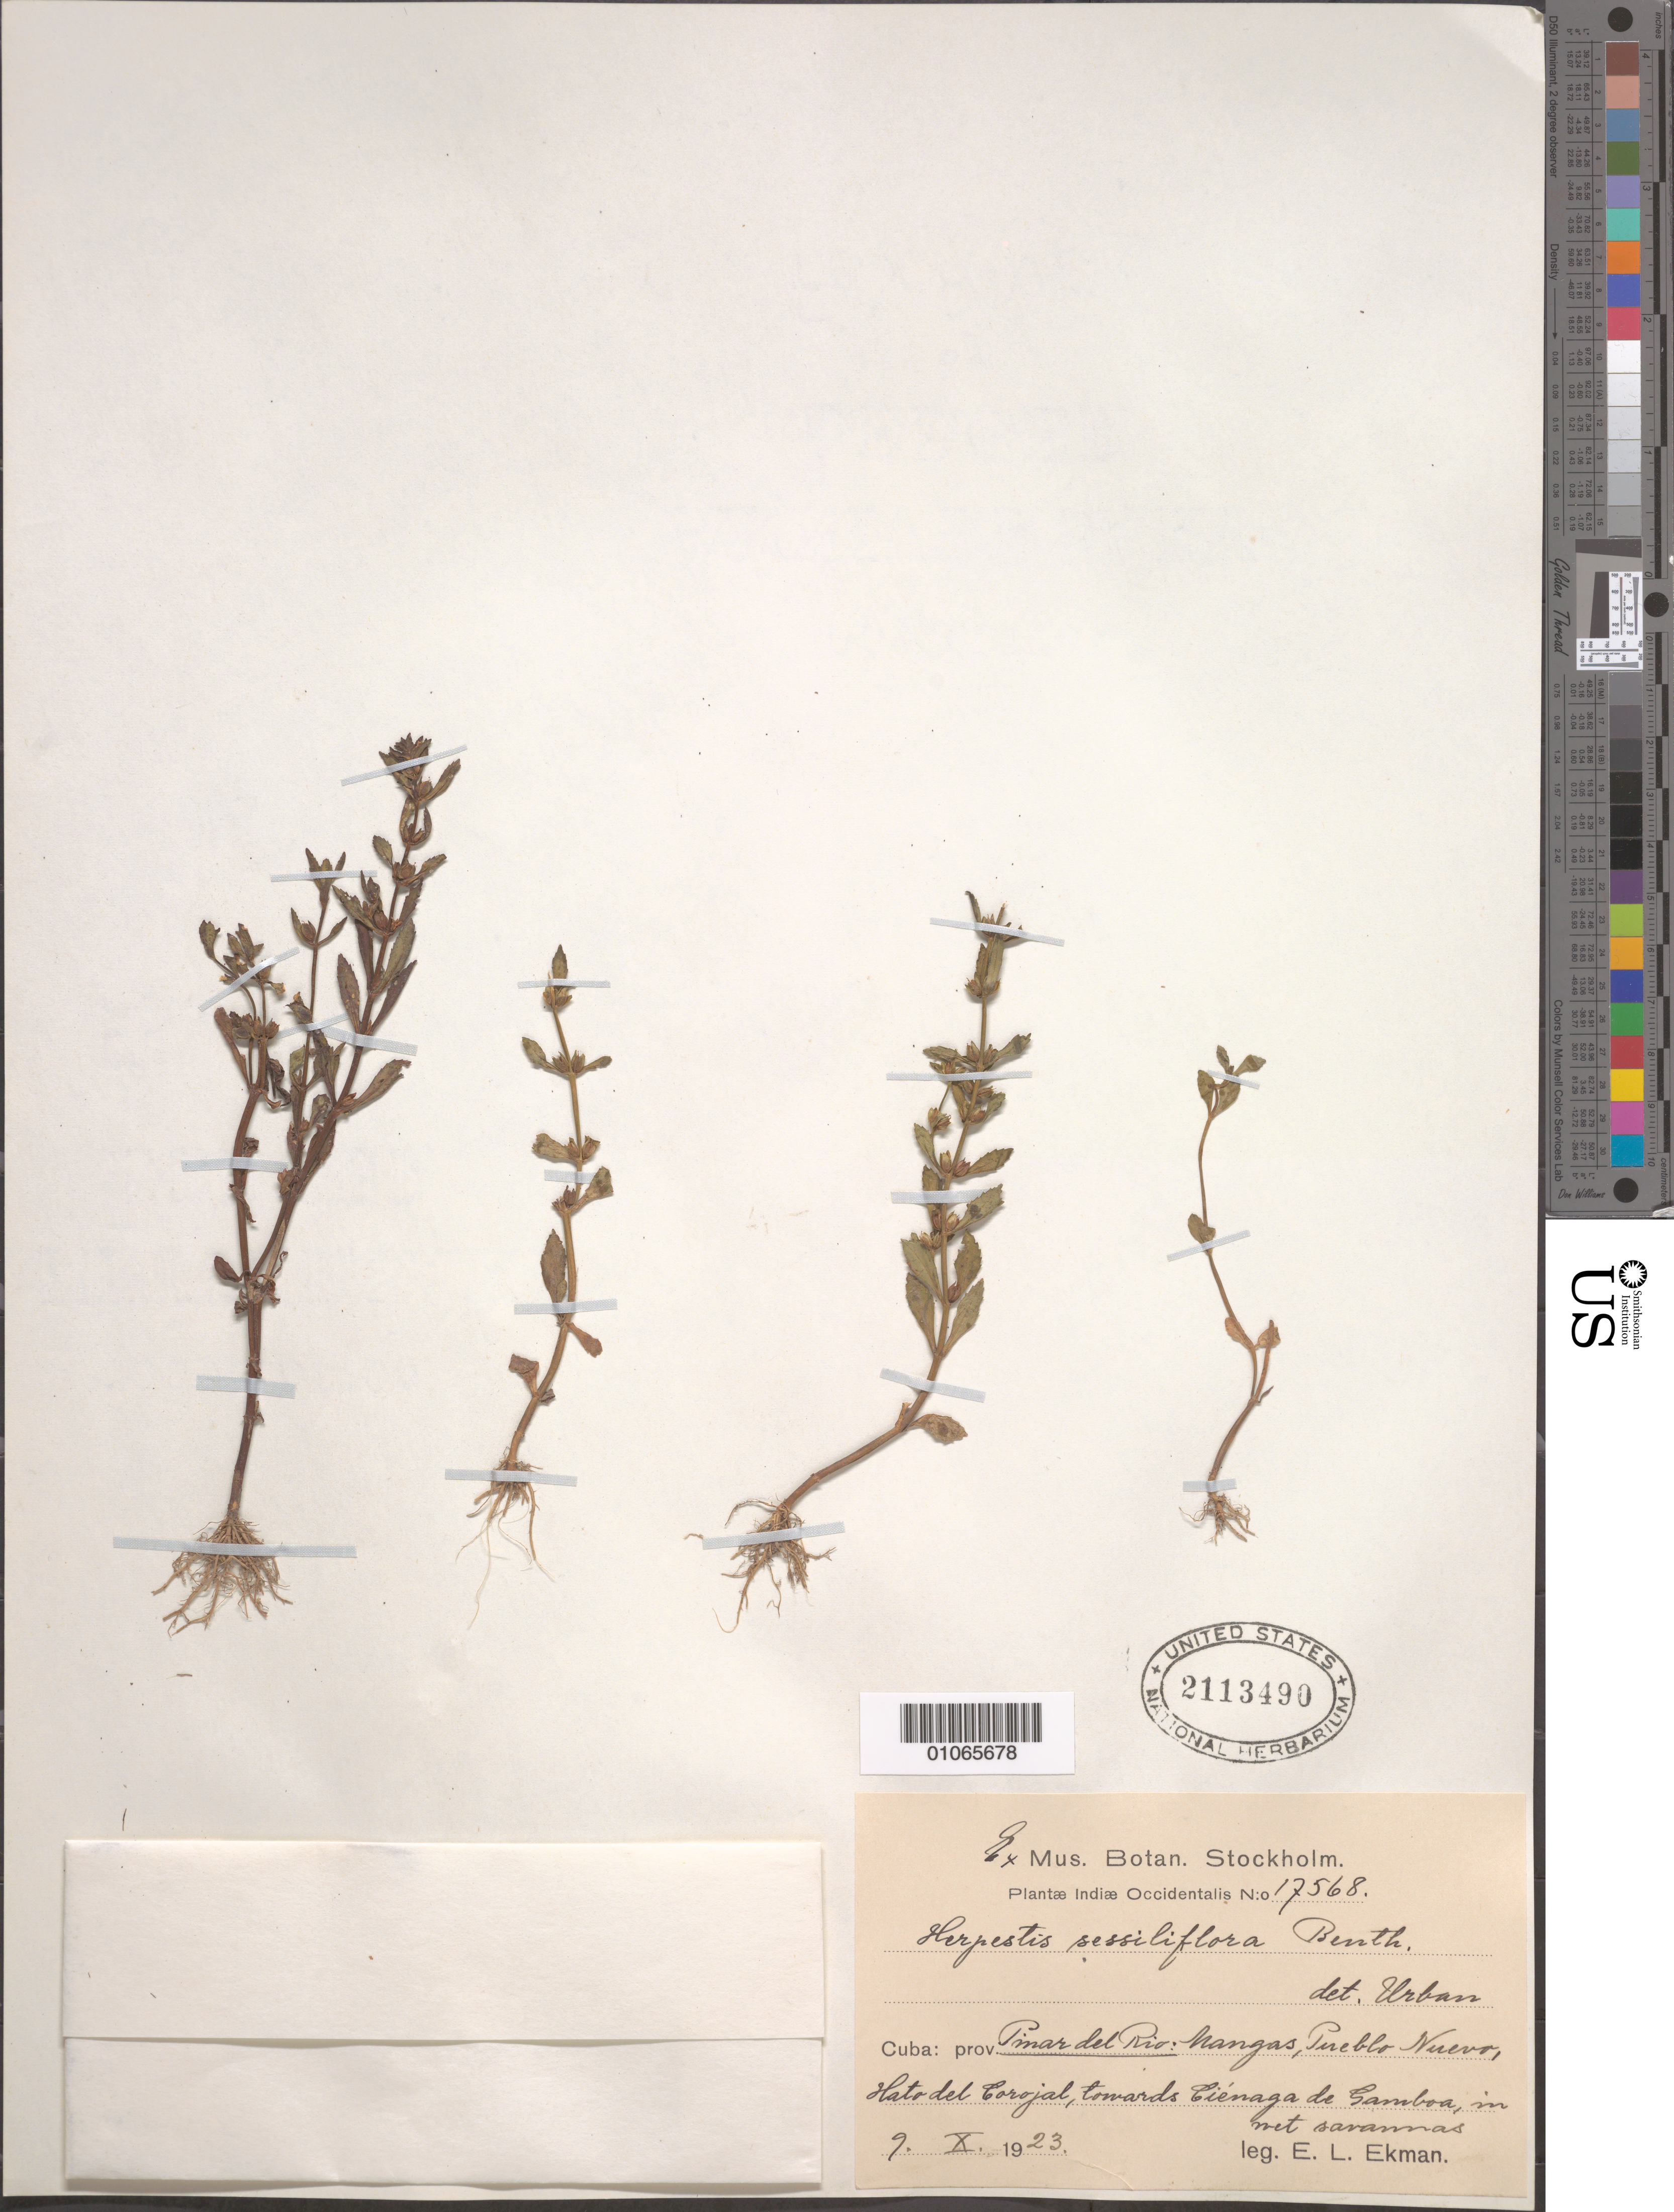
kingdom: Plantae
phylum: Tracheophyta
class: Magnoliopsida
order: Lamiales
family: Plantaginaceae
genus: Bacopa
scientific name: Bacopa sessiliflora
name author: (Benth.) Edwall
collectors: E. L. Ekman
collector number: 17568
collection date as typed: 09 Oct 1923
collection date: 1923-10-09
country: Cuba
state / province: Pinar del Rio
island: Cuba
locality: Hangas, Pueblo Nuevo, Hato del Corojal, towards Cienaga de Gamboa, in wet savannas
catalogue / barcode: US 2113490